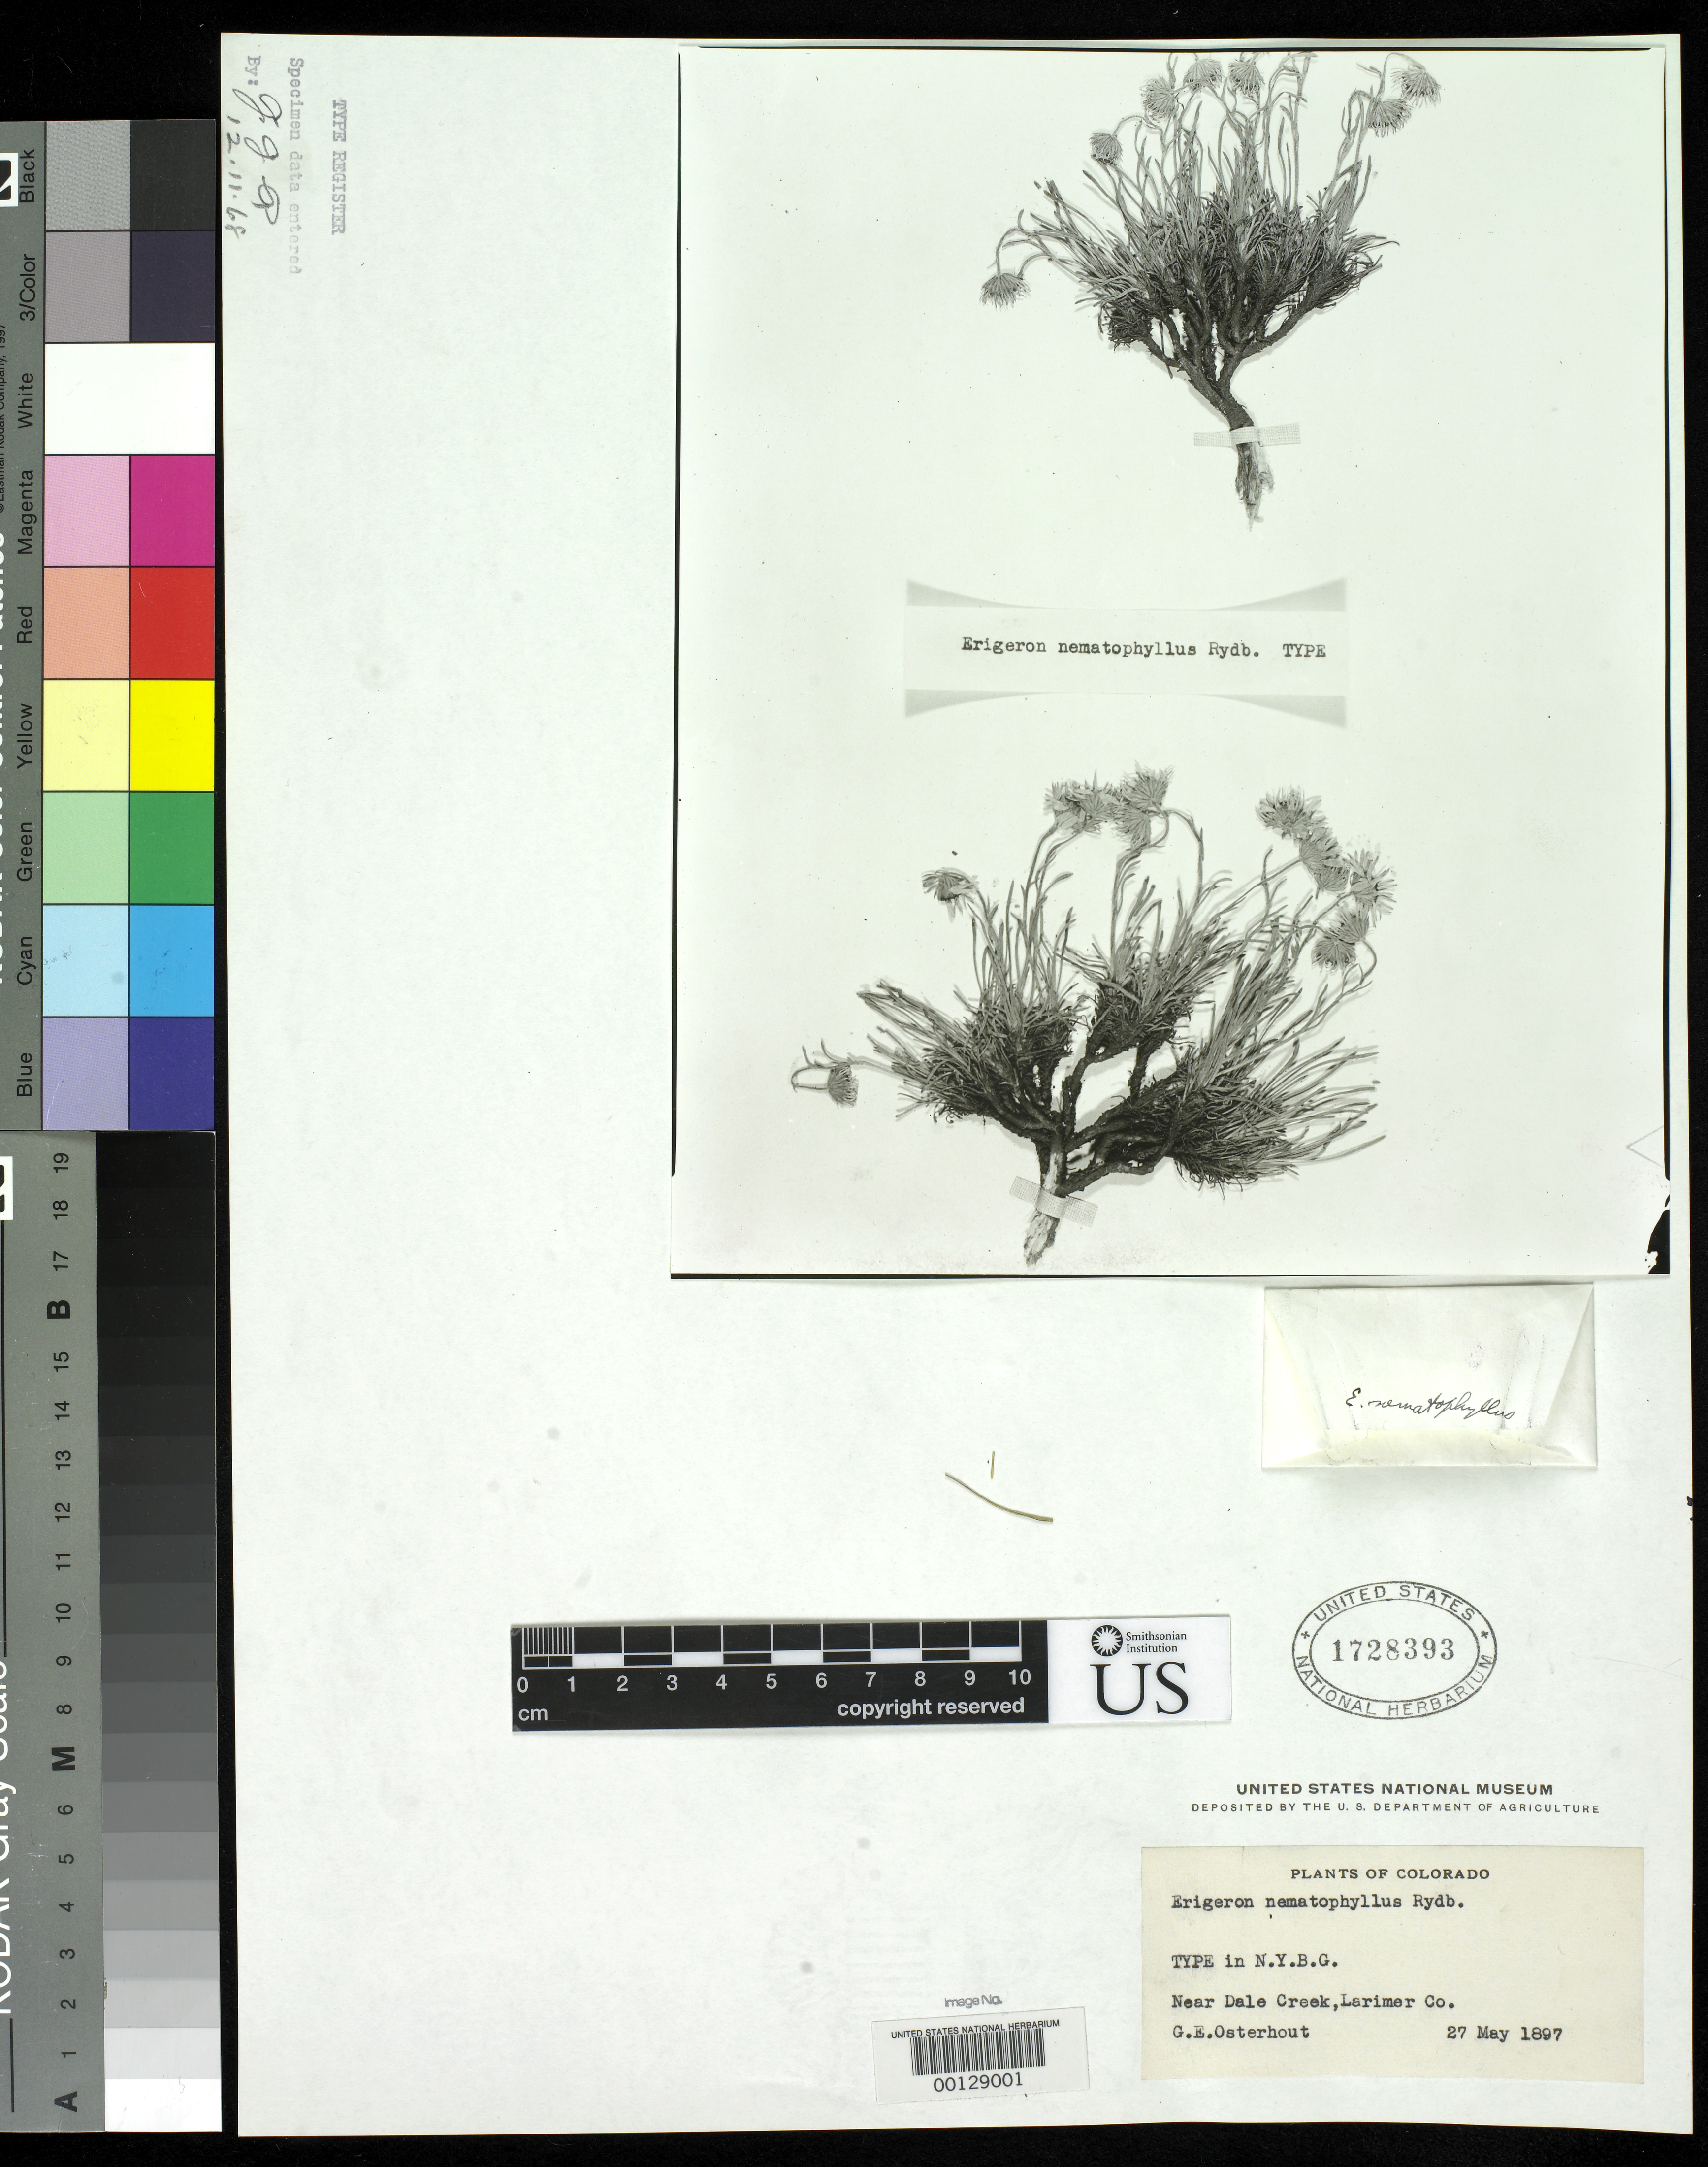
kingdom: Plantae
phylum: Tracheophyta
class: Magnoliopsida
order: Asterales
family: Asteraceae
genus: Erigeron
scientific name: Erigeron nematophyllus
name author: Rydb.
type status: Type Fragment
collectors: G. E. Osterhout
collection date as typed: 27 May 1897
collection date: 1897-05-27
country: United States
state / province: Colorado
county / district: Larimer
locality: Dale Creek.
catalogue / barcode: US 1728393